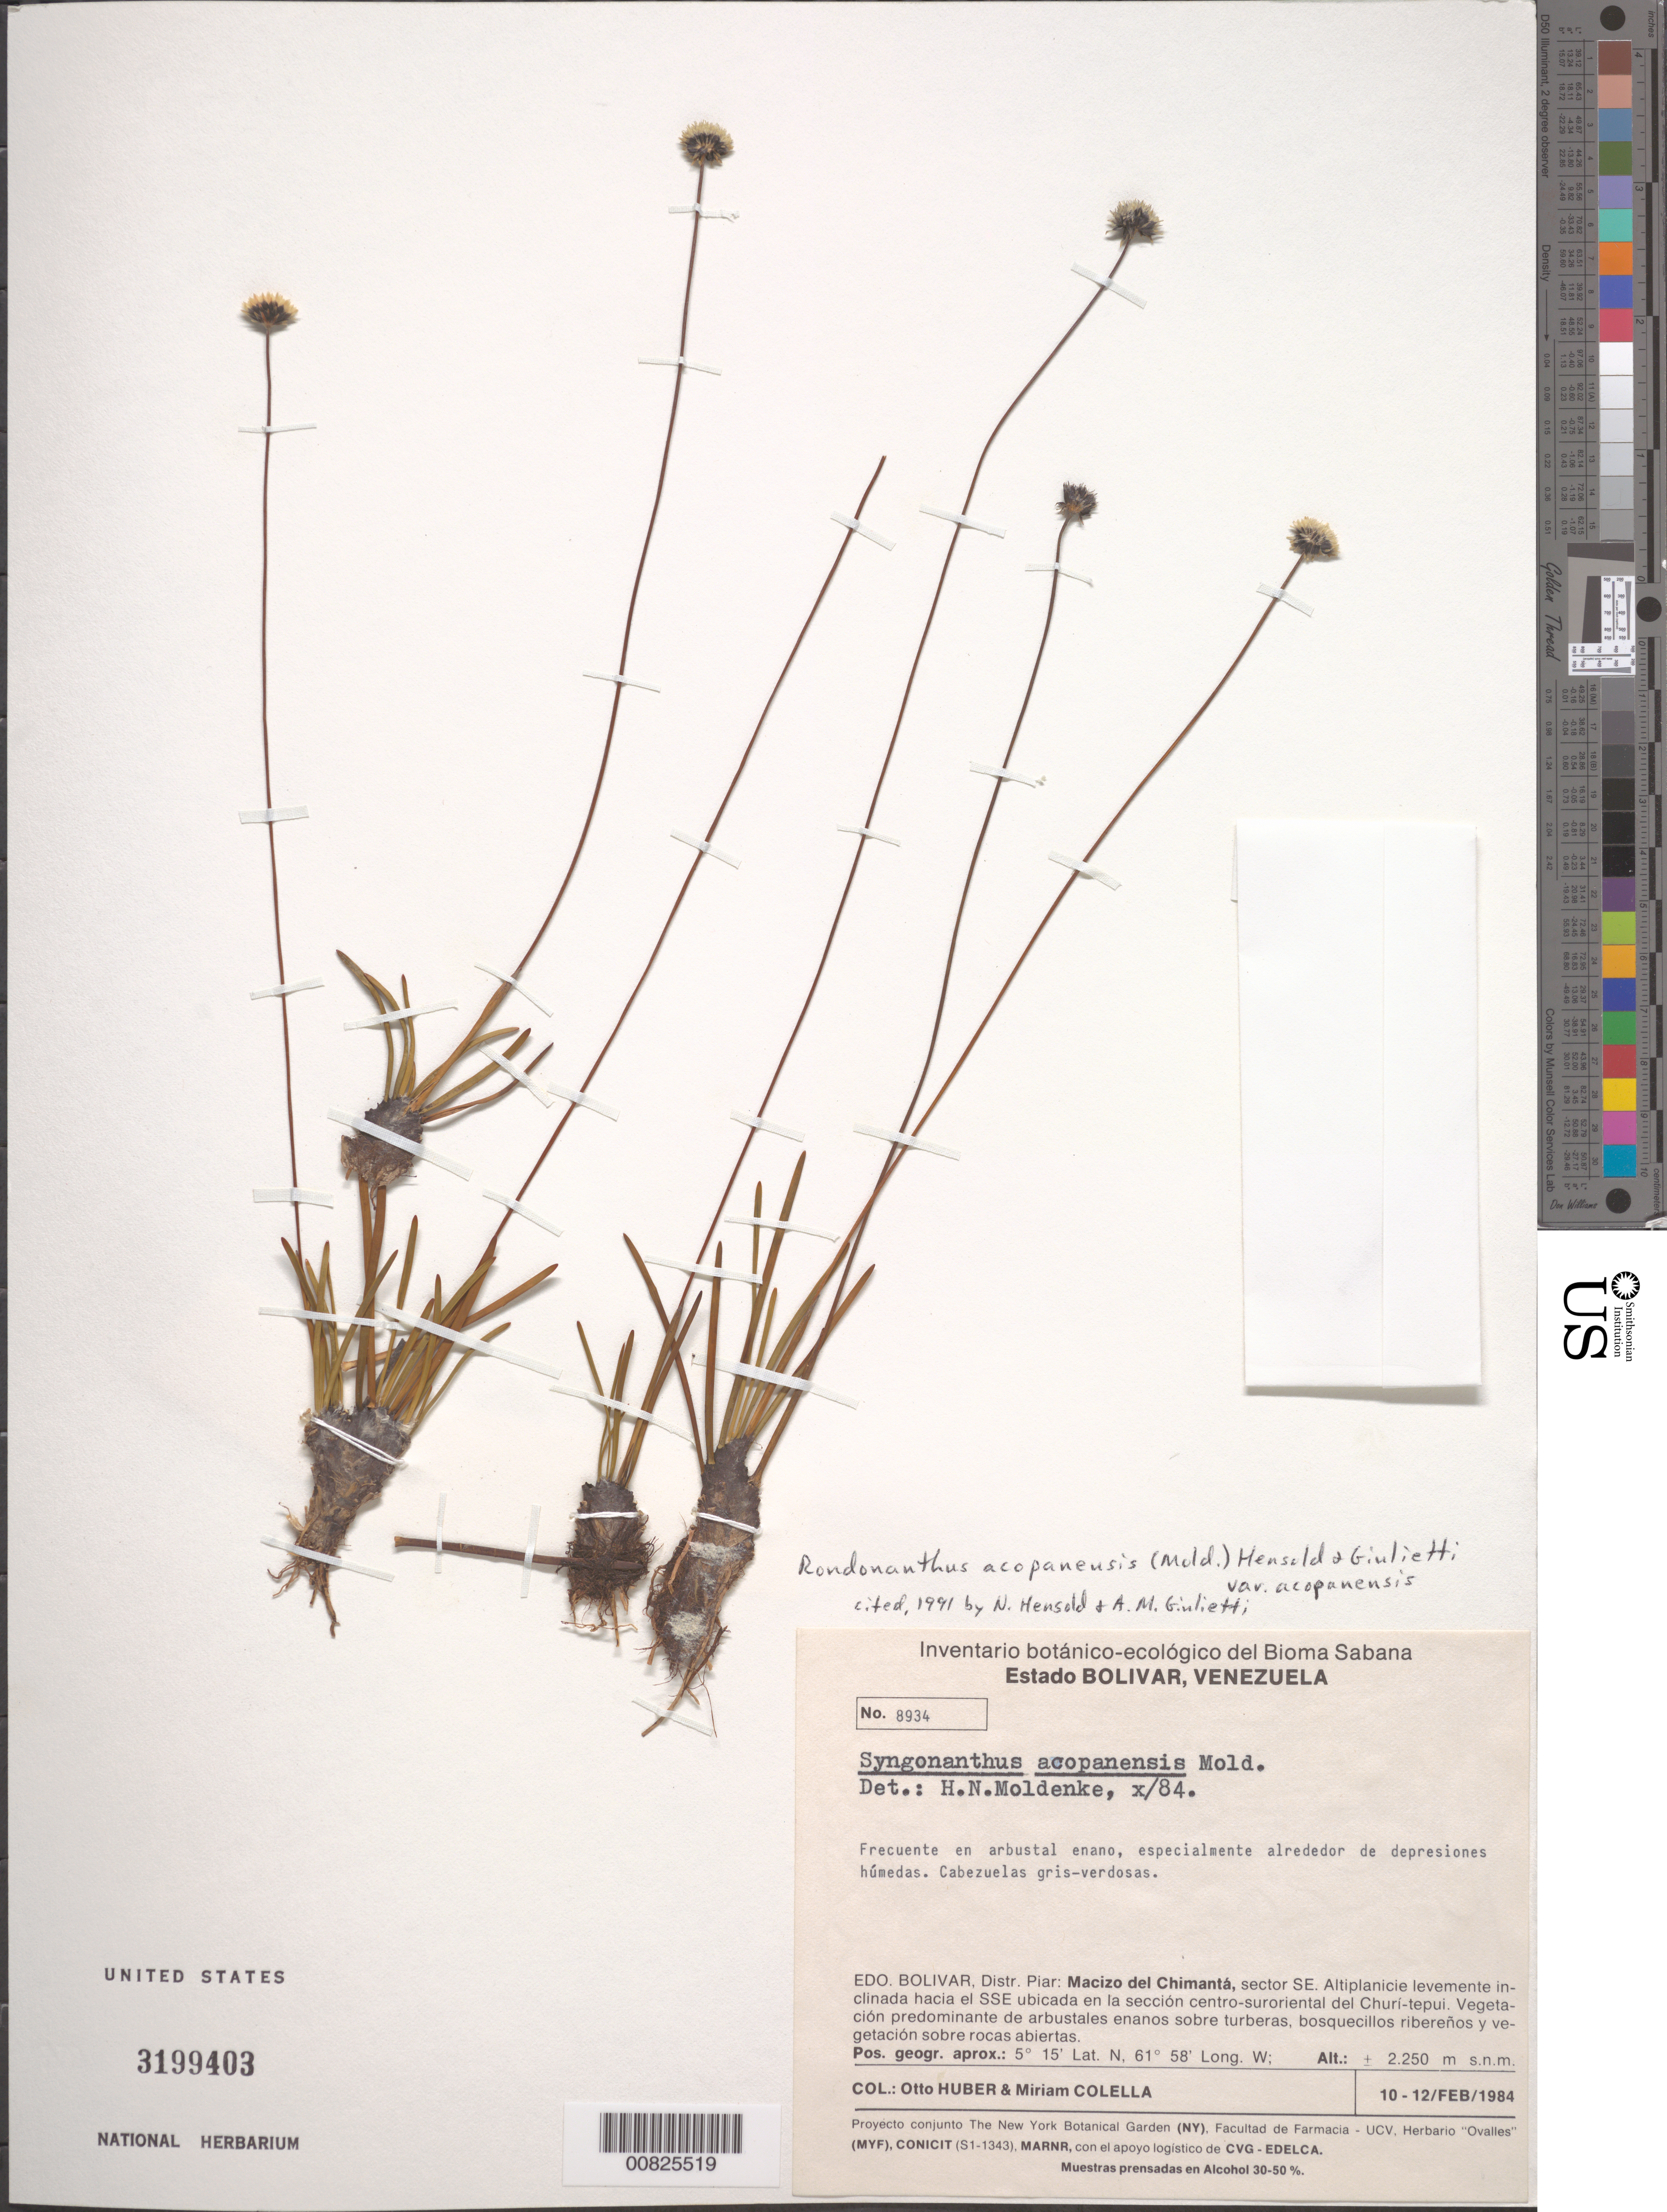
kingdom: Plantae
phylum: Tracheophyta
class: Liliopsida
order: Poales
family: Eriocaulaceae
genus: Rondonanthus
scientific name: Rondonanthus acopanensis var. acopanensis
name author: (Moldenke) Hensold & Giul.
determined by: Giulietti, A. M.; Hensold, N.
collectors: O. Huber & M. Colella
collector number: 8934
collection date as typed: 10-Feb-84 to 12-Feb-84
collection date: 1984-02-10/1984-02-12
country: Venezuela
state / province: Bolívar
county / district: Piar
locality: Macizo del Chimantá, sección centro-suroriental del Churí-tepuí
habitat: Vegetación predominante de arbustales enanos sobre tuberas, bosquecillos ribereños y vegetación sobre rocas abiertas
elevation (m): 2250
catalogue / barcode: US 3199403